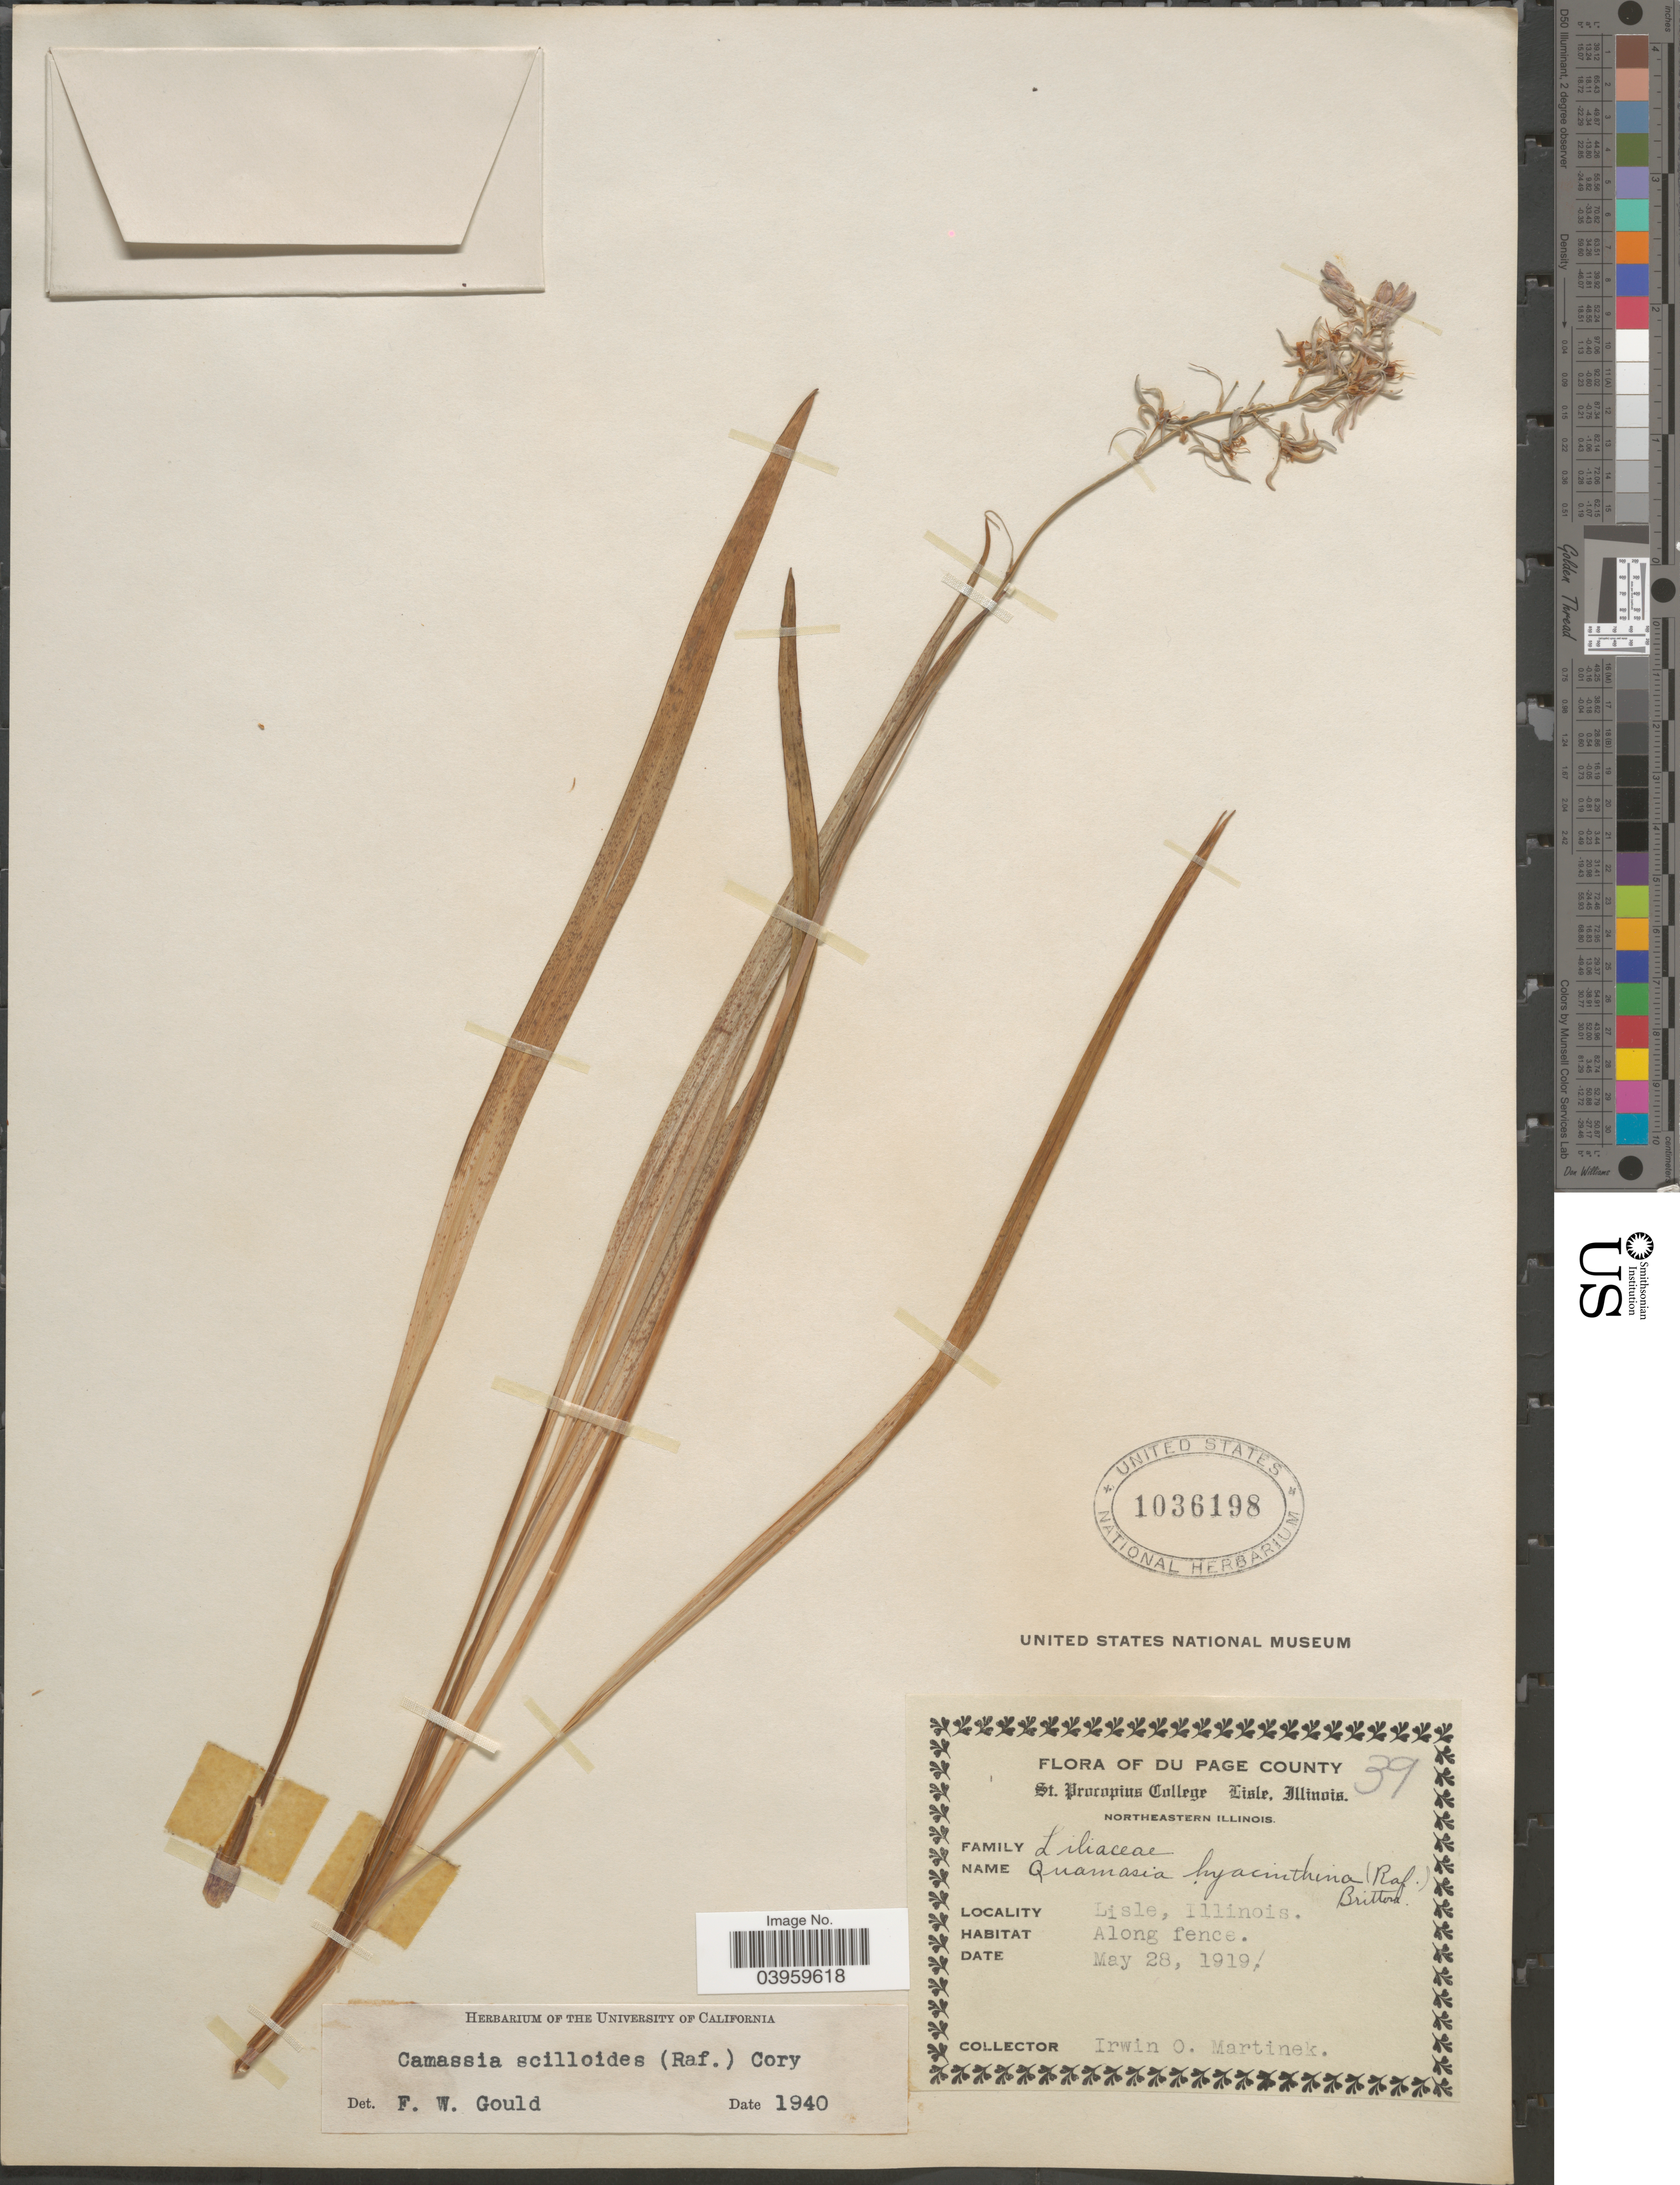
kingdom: Plantae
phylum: Tracheophyta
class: Liliopsida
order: Asparagales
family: Asparagaceae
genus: Camassia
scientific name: Camassia scilloides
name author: (Raf.) Cory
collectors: I. Martinek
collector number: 39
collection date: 1919-05-28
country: United States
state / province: Illinois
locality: Du Page County. Northeastern Illinois. Lisle. Along fence.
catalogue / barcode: US 1036198